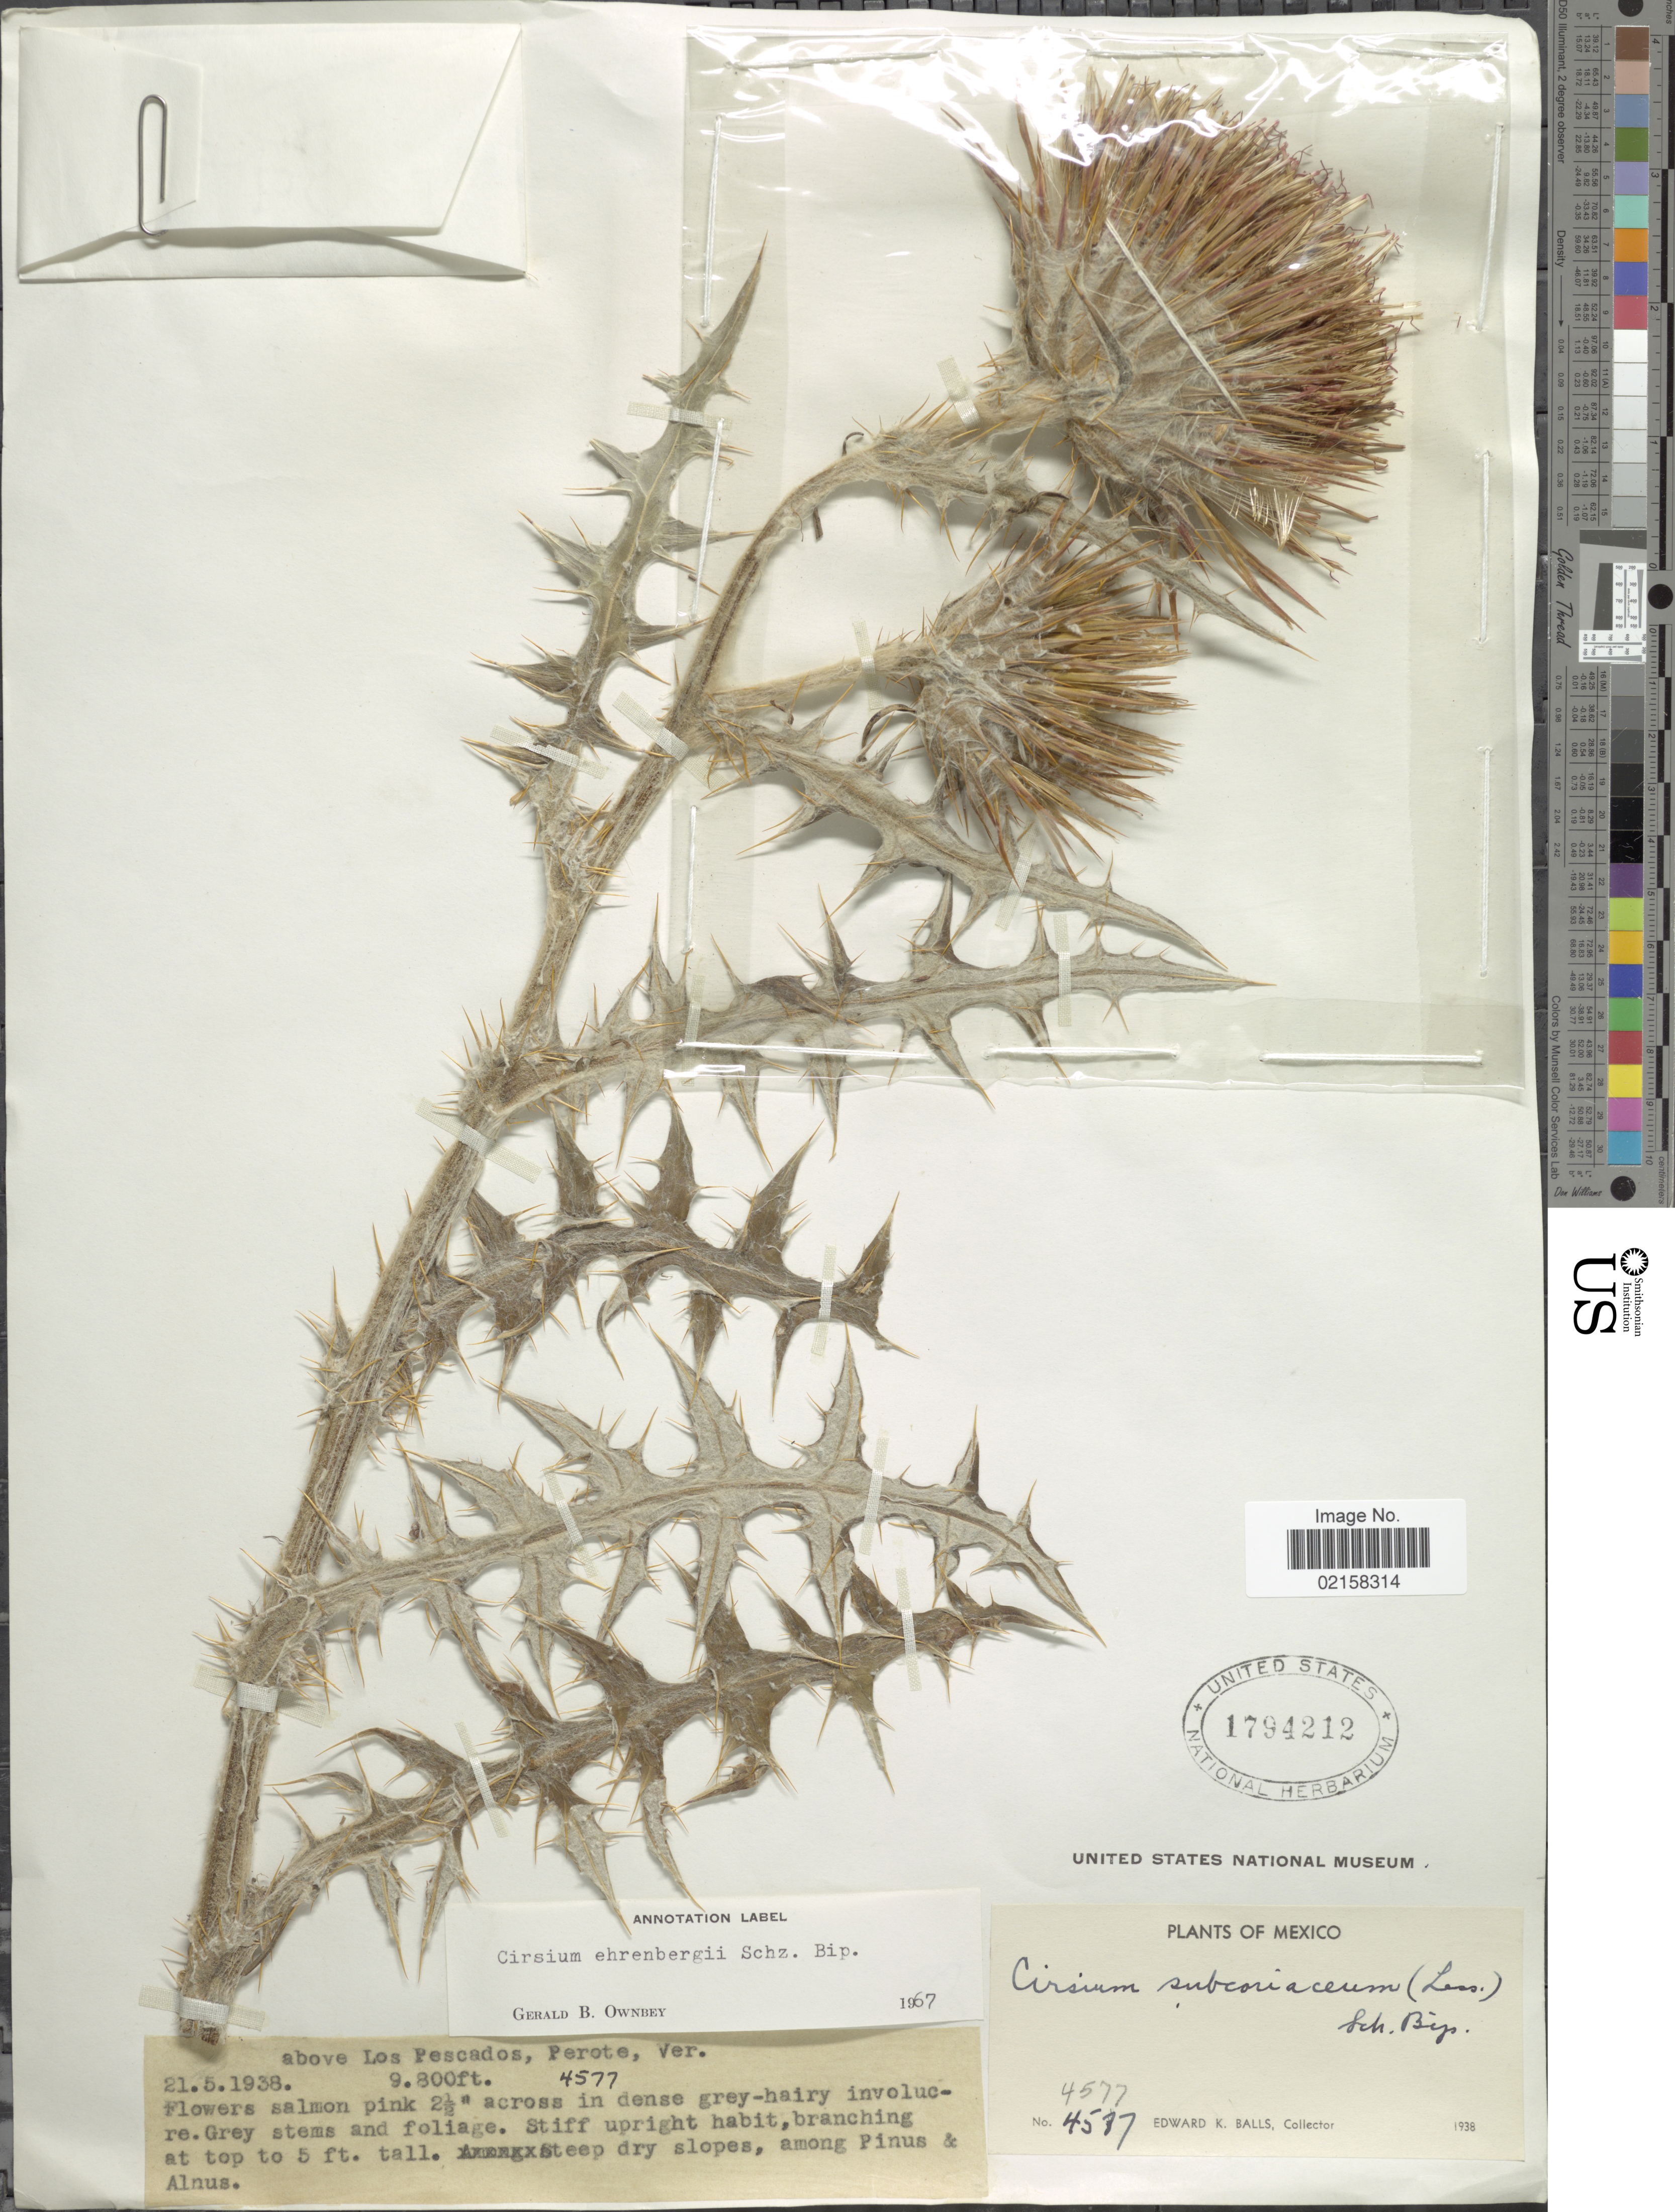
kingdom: Plantae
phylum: Tracheophyta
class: Magnoliopsida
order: Asterales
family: Asteraceae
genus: Cirsium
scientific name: Cirsium ehrenbergii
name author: Sch. Bip.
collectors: E. K. Balls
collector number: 4577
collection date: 1938-05-21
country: Mexico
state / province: Veracruz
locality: Above Los Pescados, Perote.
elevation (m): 2987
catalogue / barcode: US 1794212